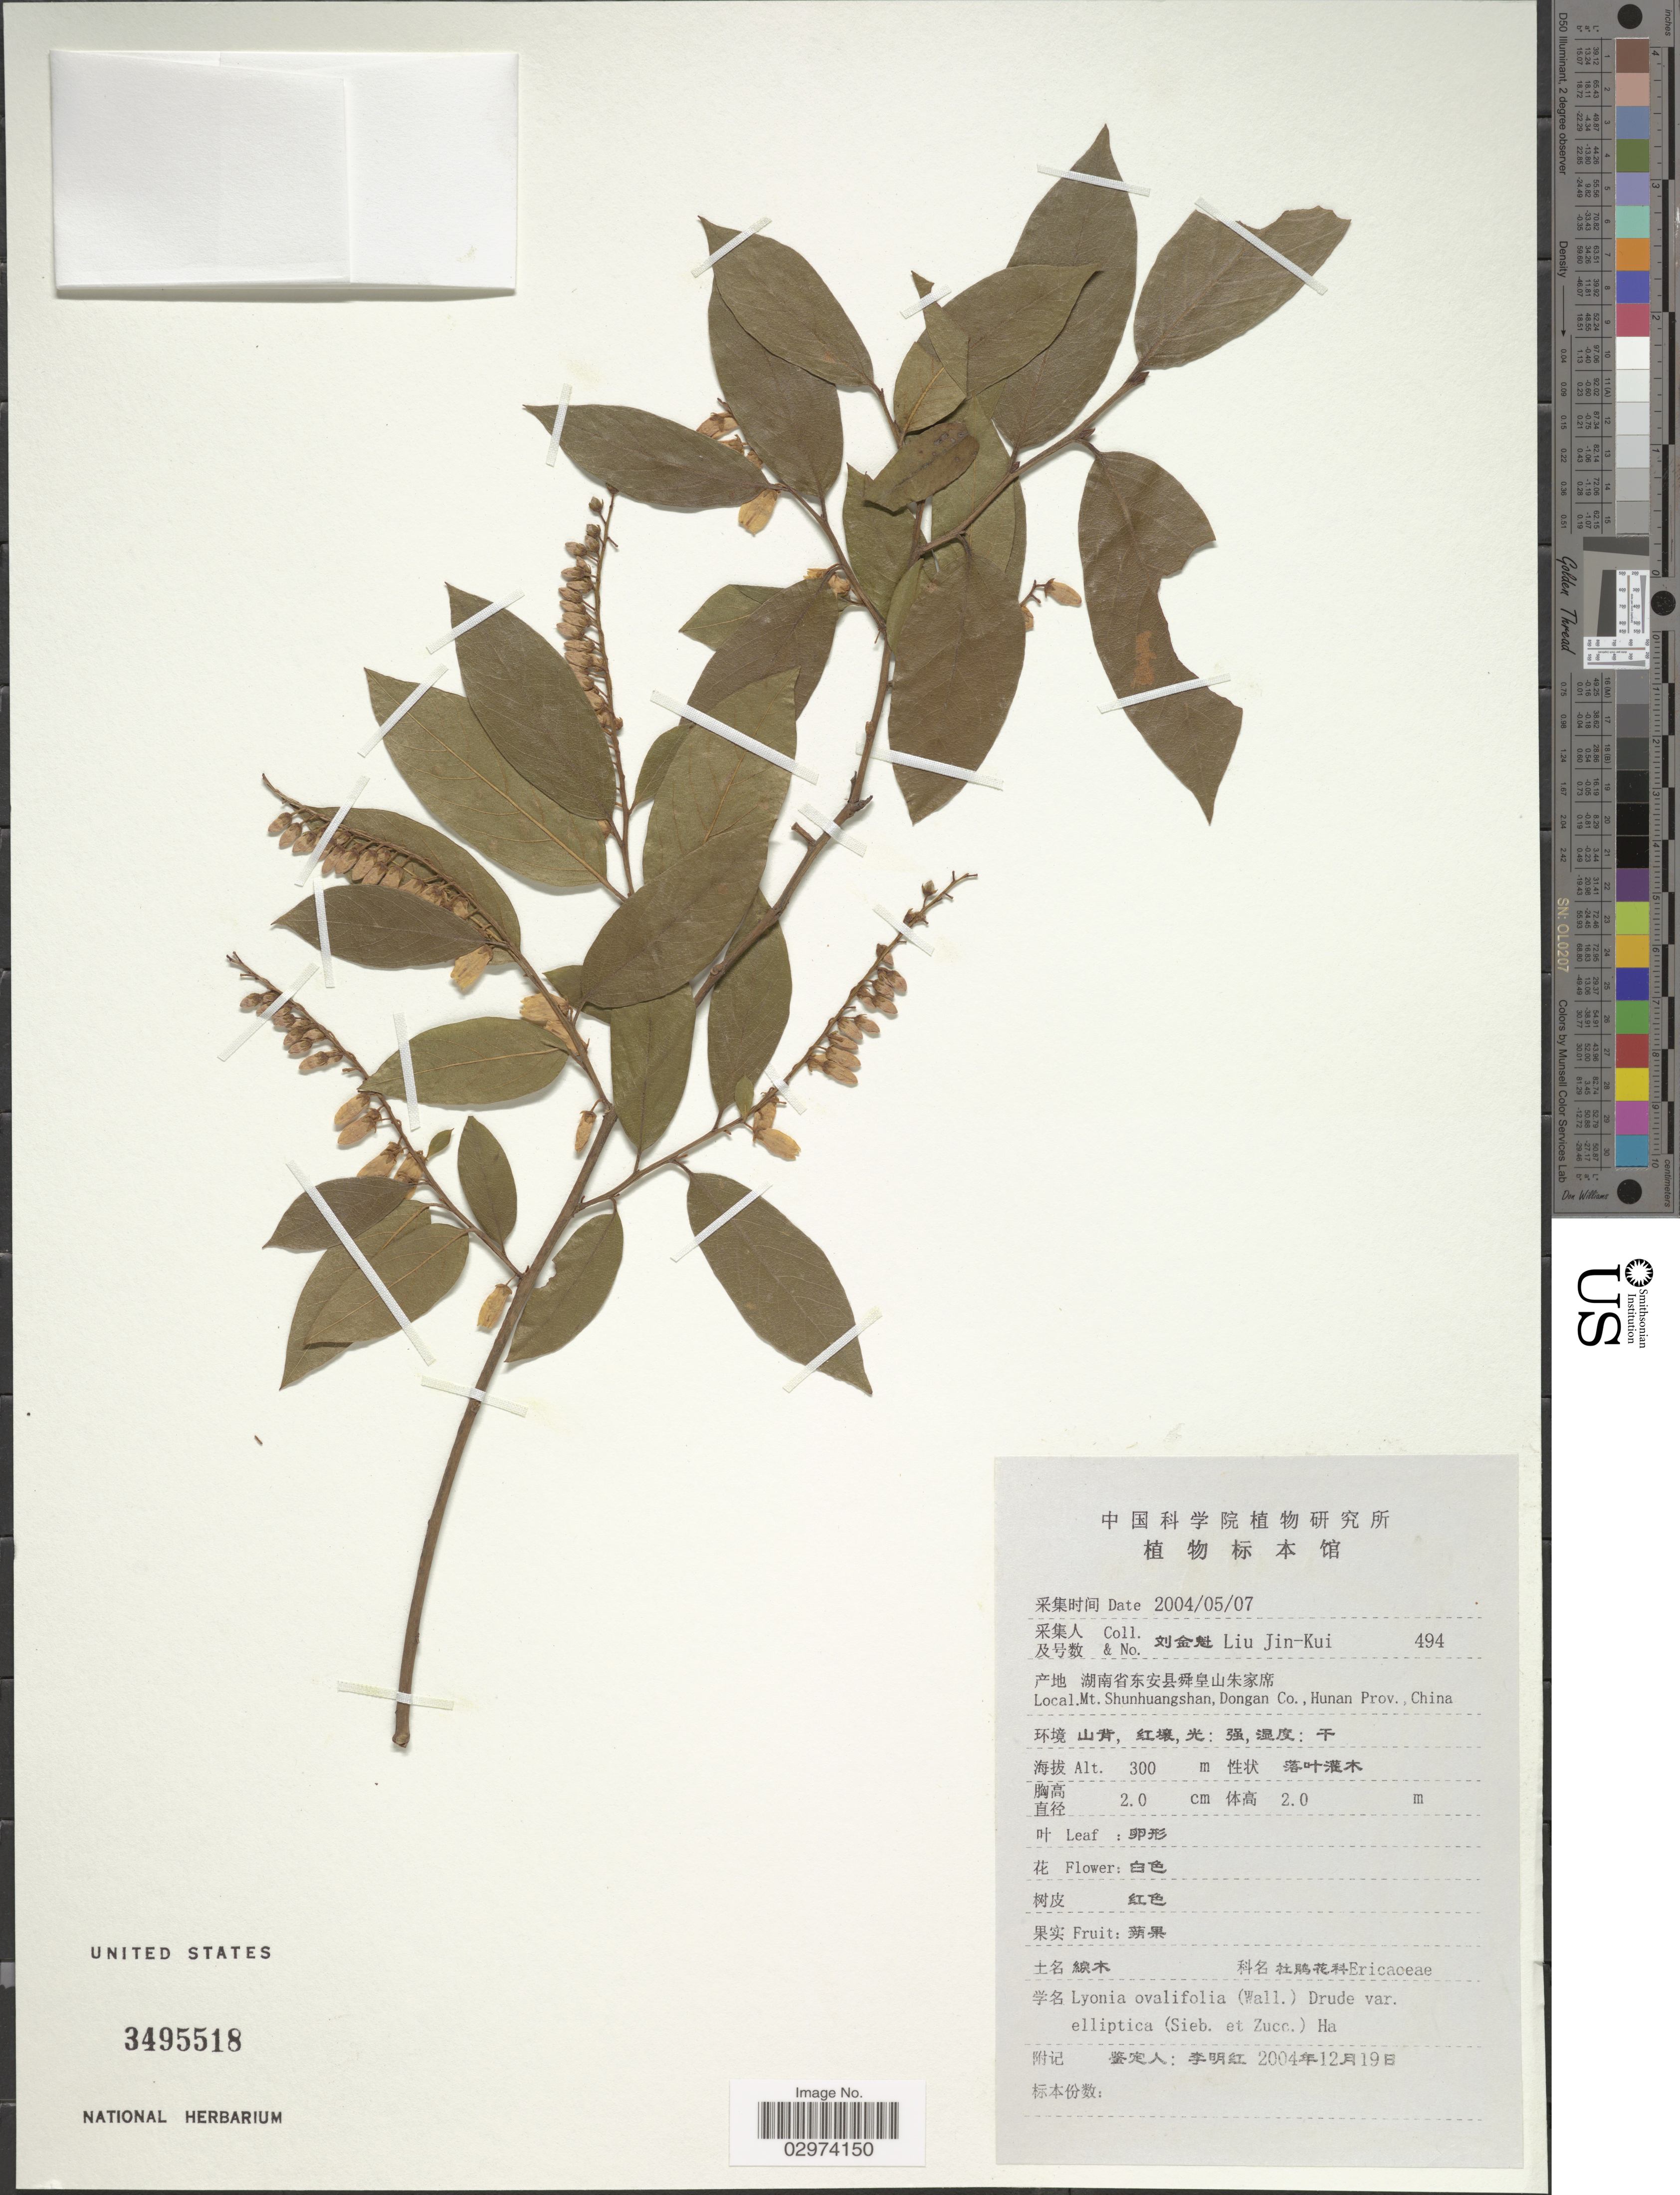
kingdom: Plantae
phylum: Tracheophyta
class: Magnoliopsida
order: Ericales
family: Ericaceae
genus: Lyonia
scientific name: Lyonia ovalifolia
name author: (Wall.) Drude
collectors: Liu Jin-Kui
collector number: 494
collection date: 2004-05-07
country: China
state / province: Hunan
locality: Mt. Shunhuangshan, Dongan Co., Hunan Prov.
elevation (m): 300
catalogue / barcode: US 3495518